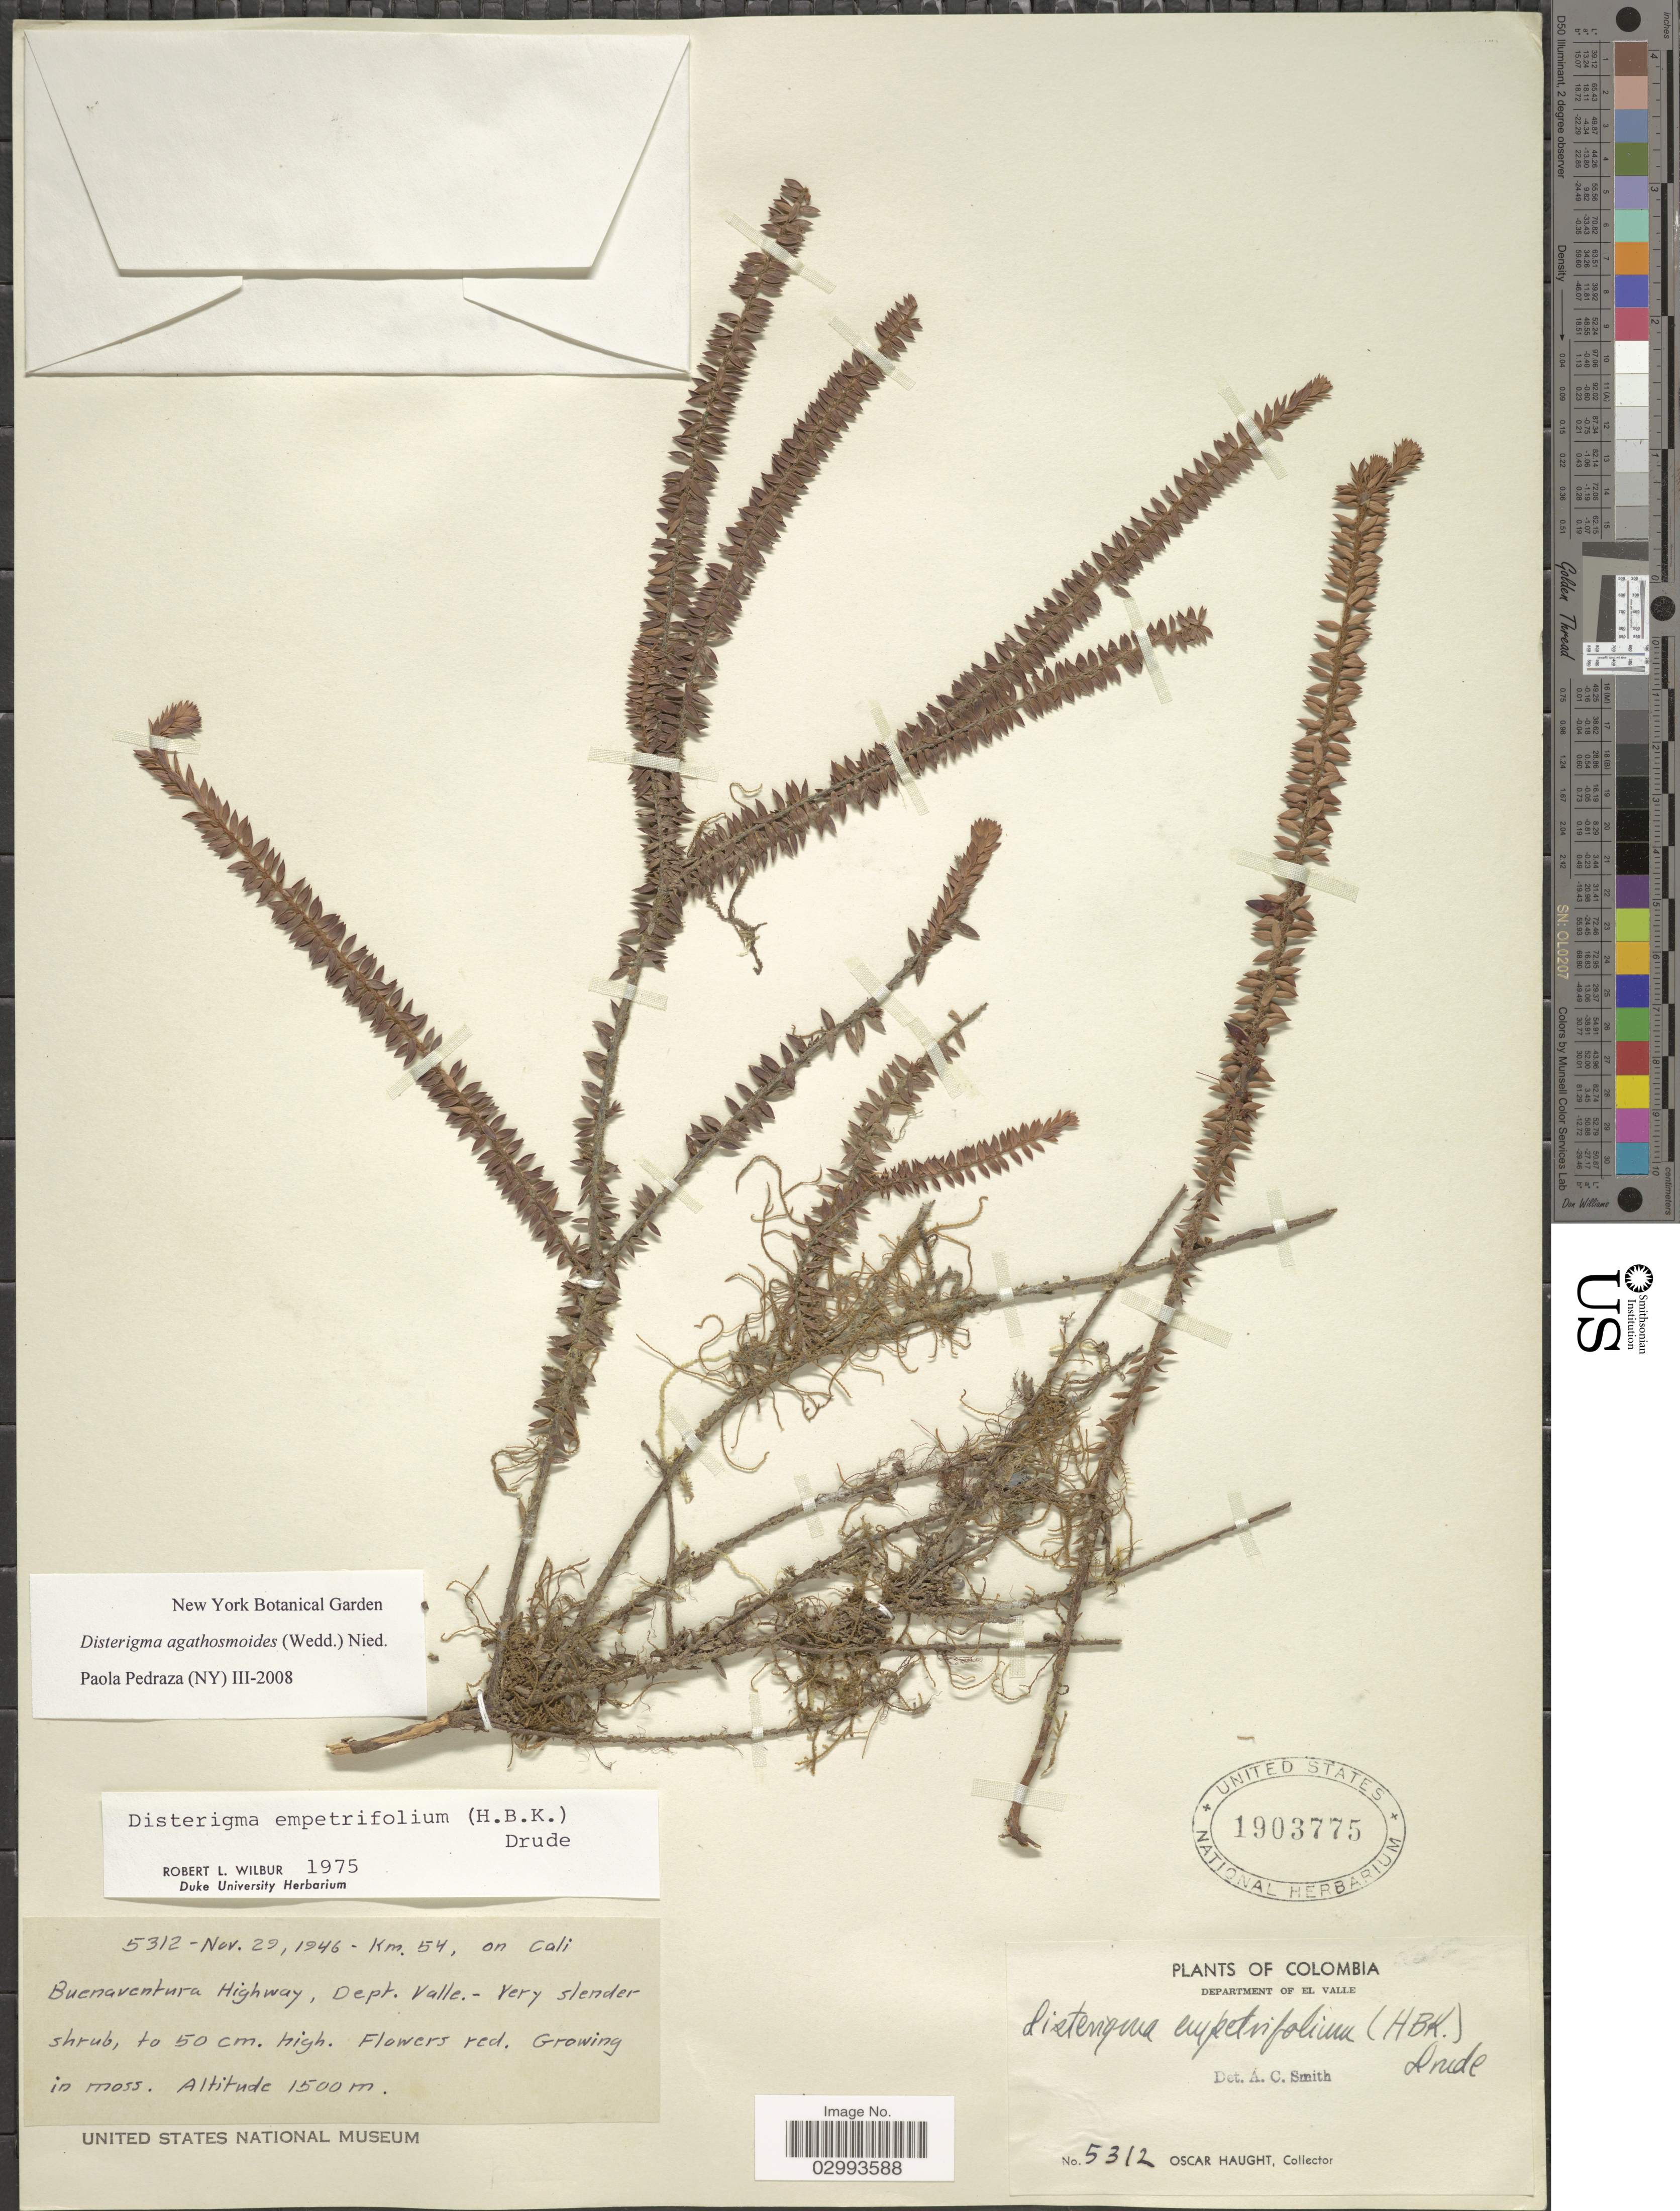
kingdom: Plantae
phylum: Tracheophyta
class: Magnoliopsida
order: Ericales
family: Ericaceae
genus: Disterigma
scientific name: Disterigma agathosmoides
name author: (Wedd.) Nied.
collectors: O. Haught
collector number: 5312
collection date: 1946-11-29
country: Colombia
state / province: Valle del Cauca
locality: Department of El Valle. Km. 54, on Cali Buenaventura Highway.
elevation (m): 1500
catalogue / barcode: US 1903775